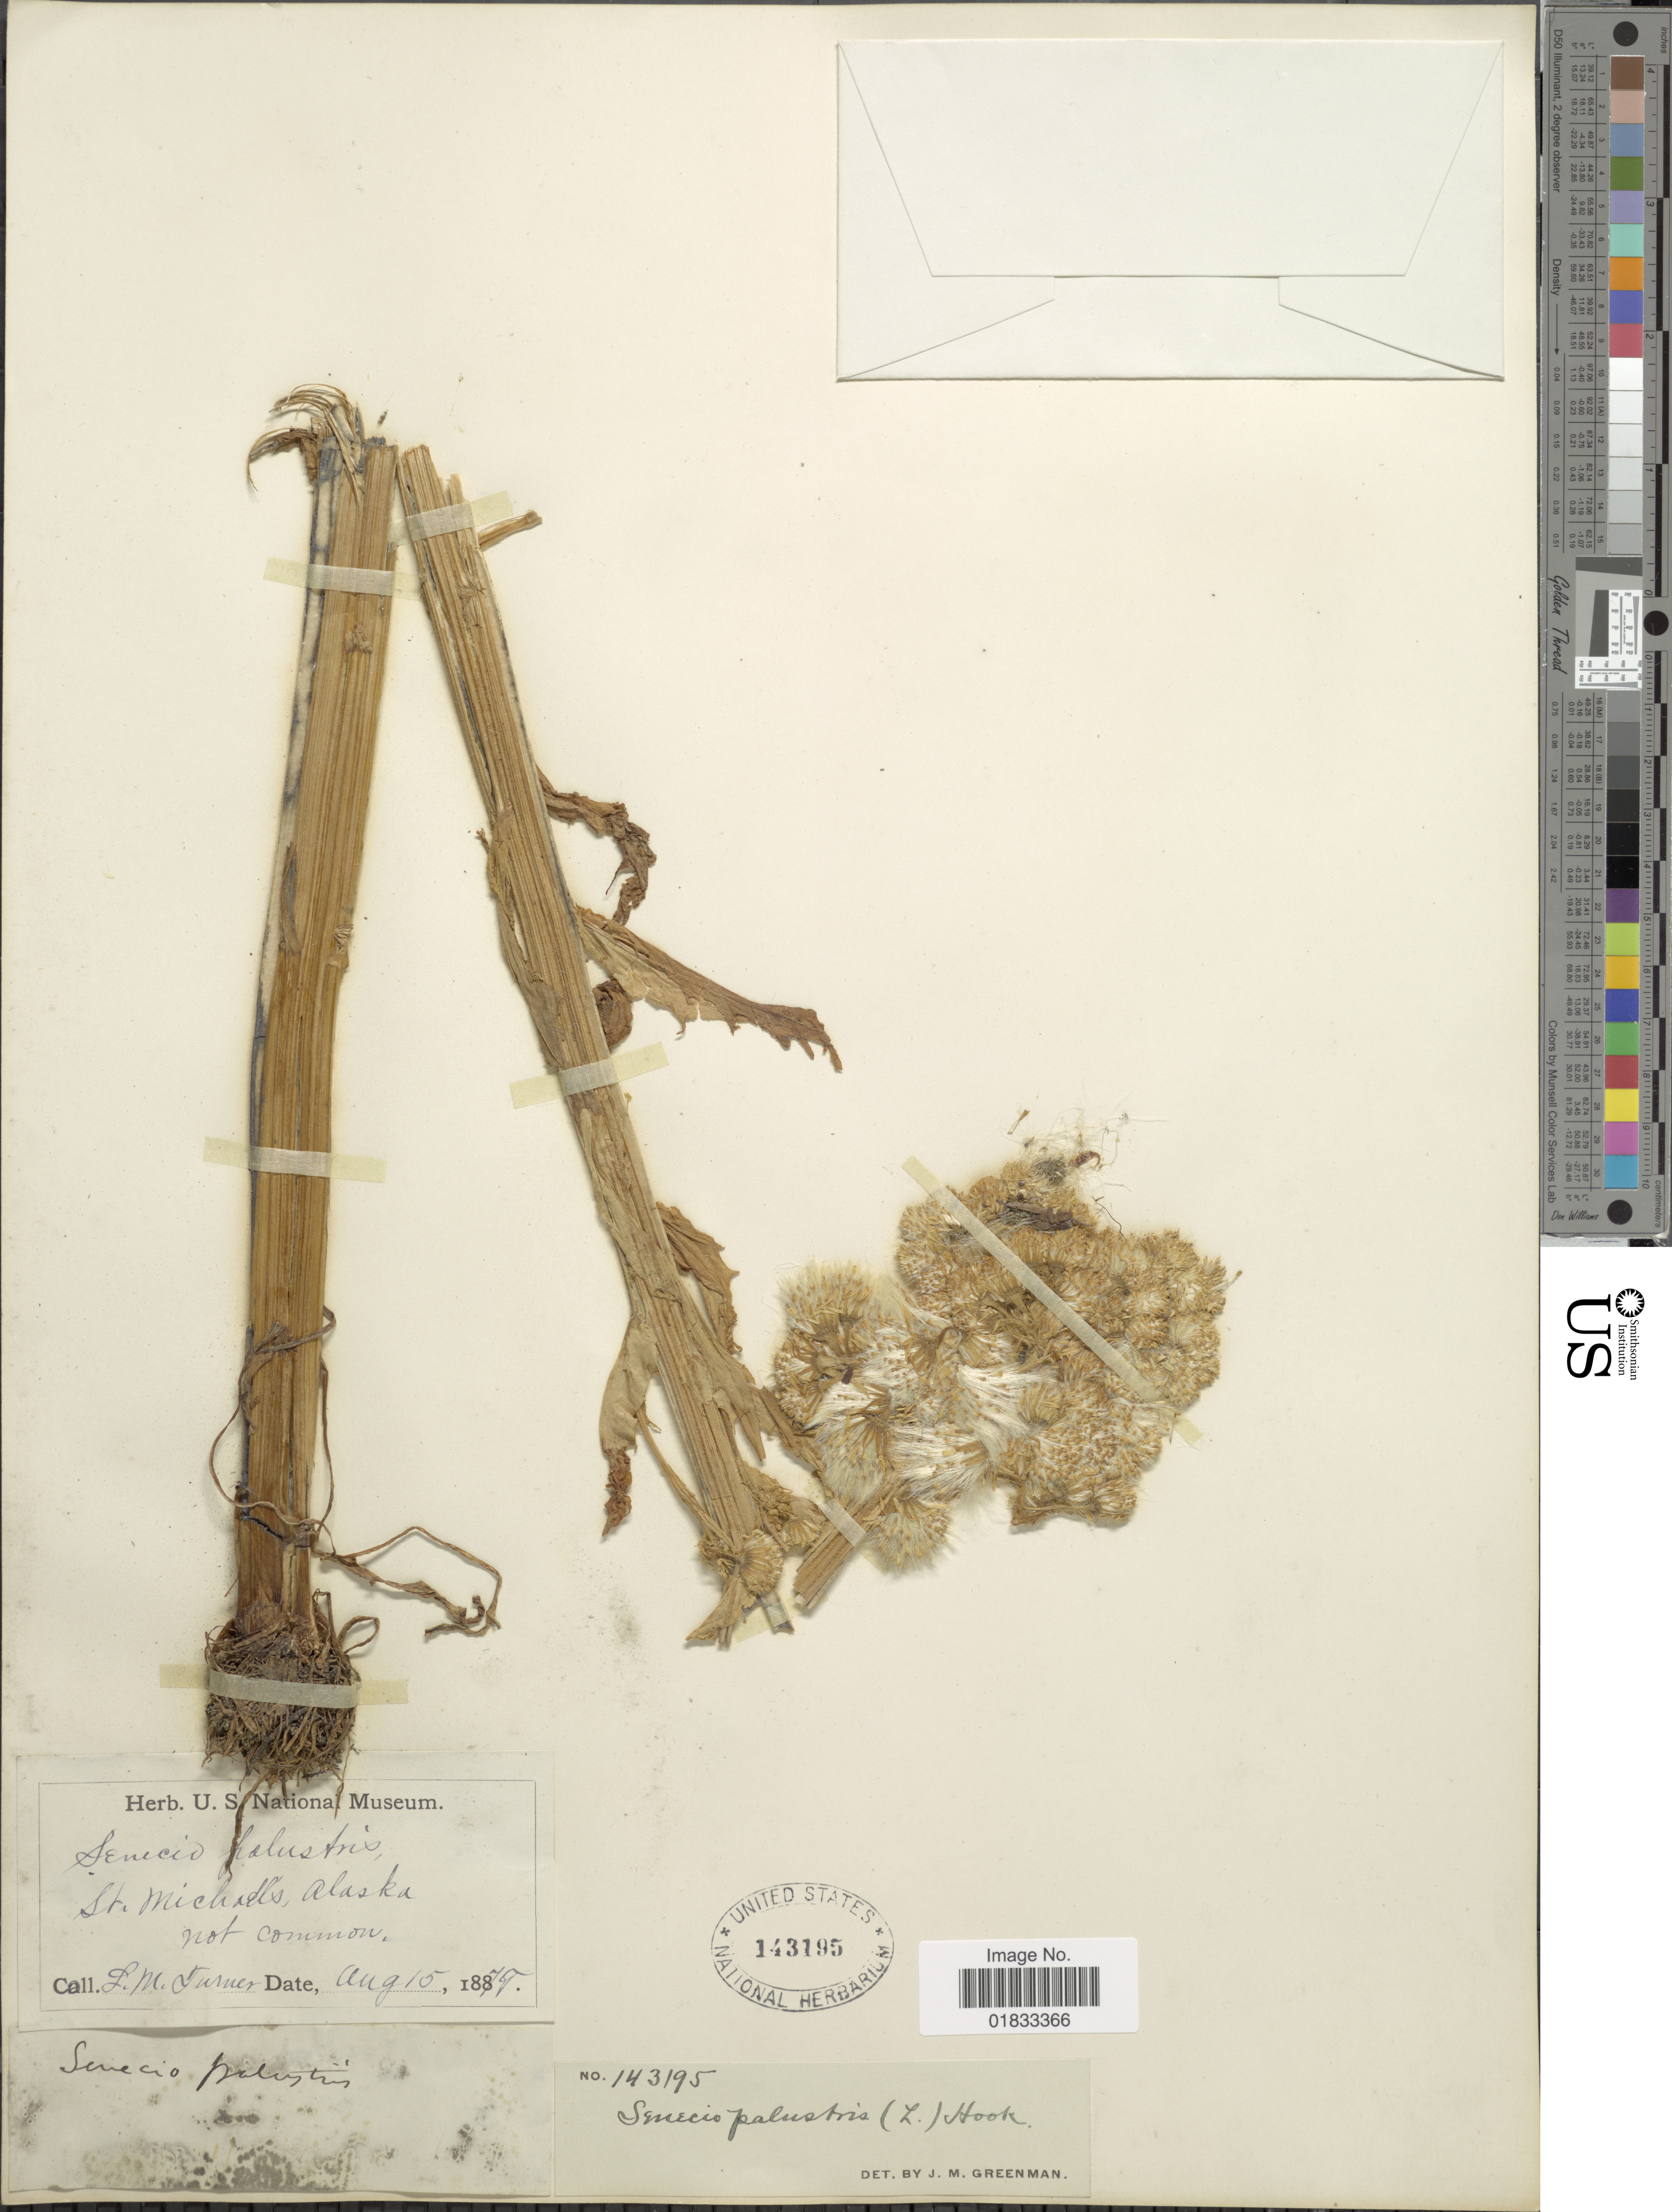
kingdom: Plantae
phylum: Tracheophyta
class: Magnoliopsida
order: Asterales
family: Asteraceae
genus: Tephroseris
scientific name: Tephroseris palustris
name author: (L.) Rchb.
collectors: L. M. Turner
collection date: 1887-08-15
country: United States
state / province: Alaska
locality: St. Michaels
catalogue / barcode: US 143195